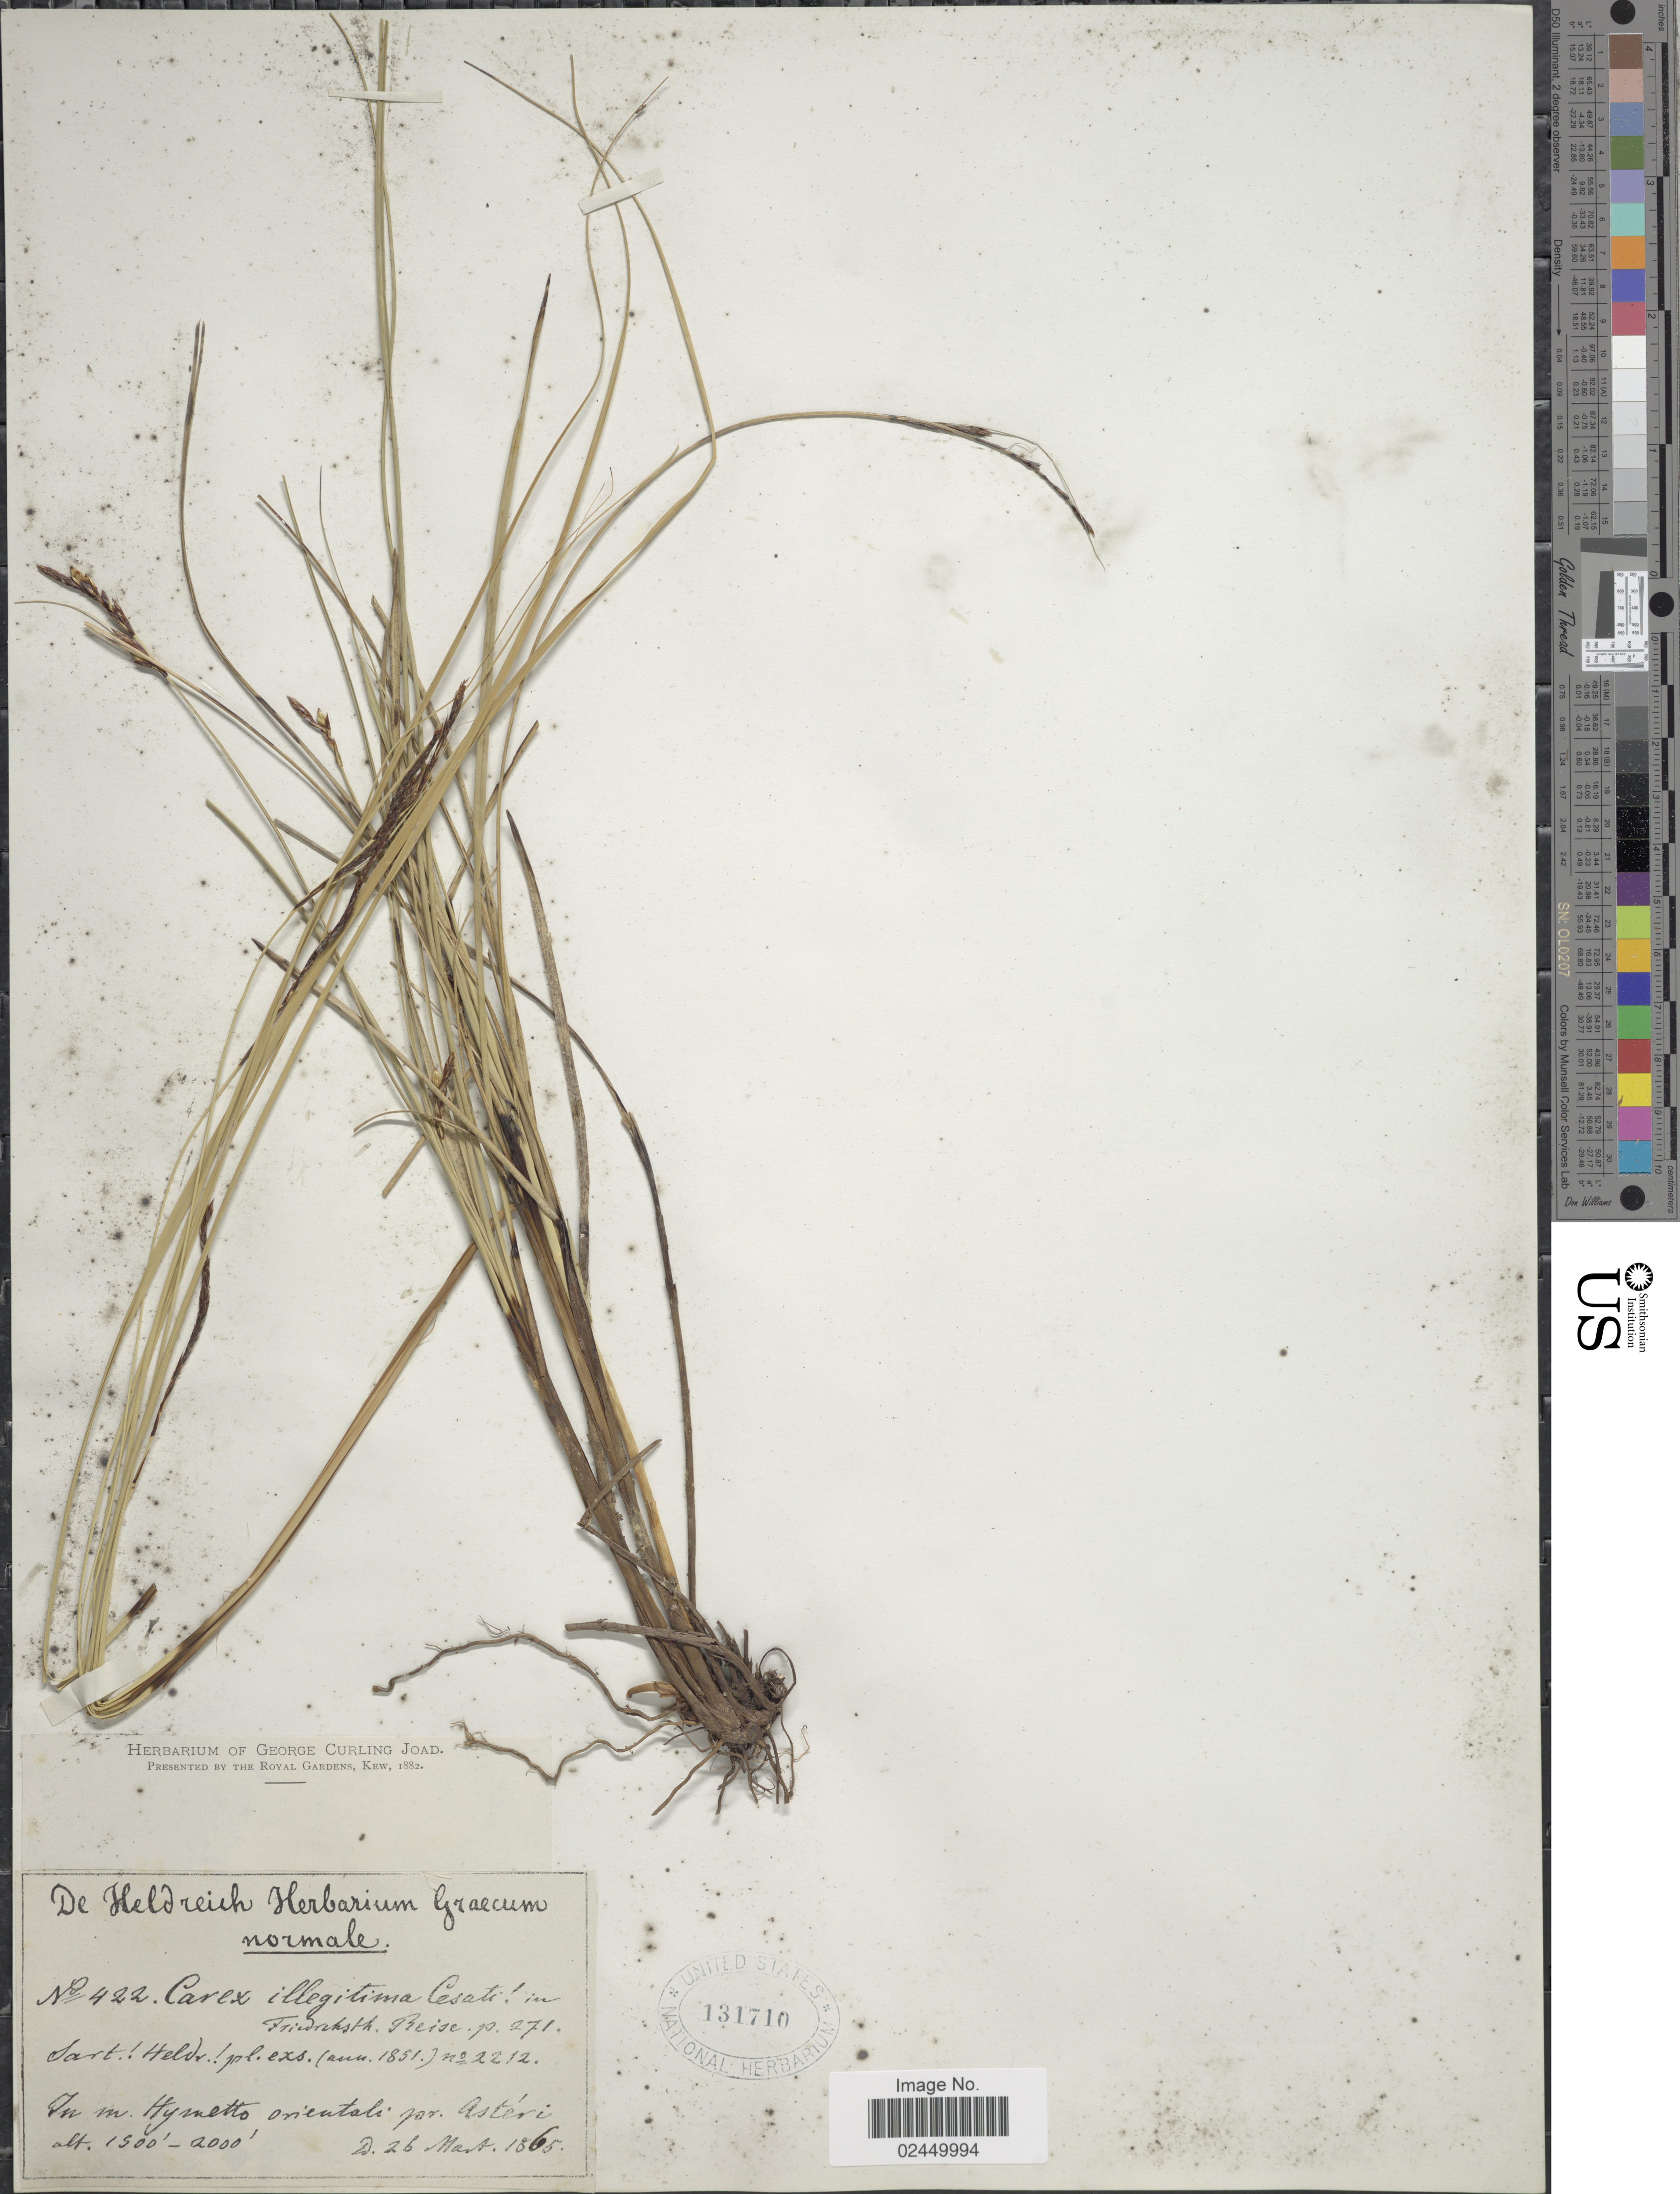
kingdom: Plantae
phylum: Tracheophyta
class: Liliopsida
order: Poales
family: Cyperaceae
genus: Carex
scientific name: Carex illegitima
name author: Ces.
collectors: -. De Heldreich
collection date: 1865-03-26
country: Greece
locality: In m. Hymeto orientali pr. Asteri.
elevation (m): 457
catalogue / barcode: US 131710